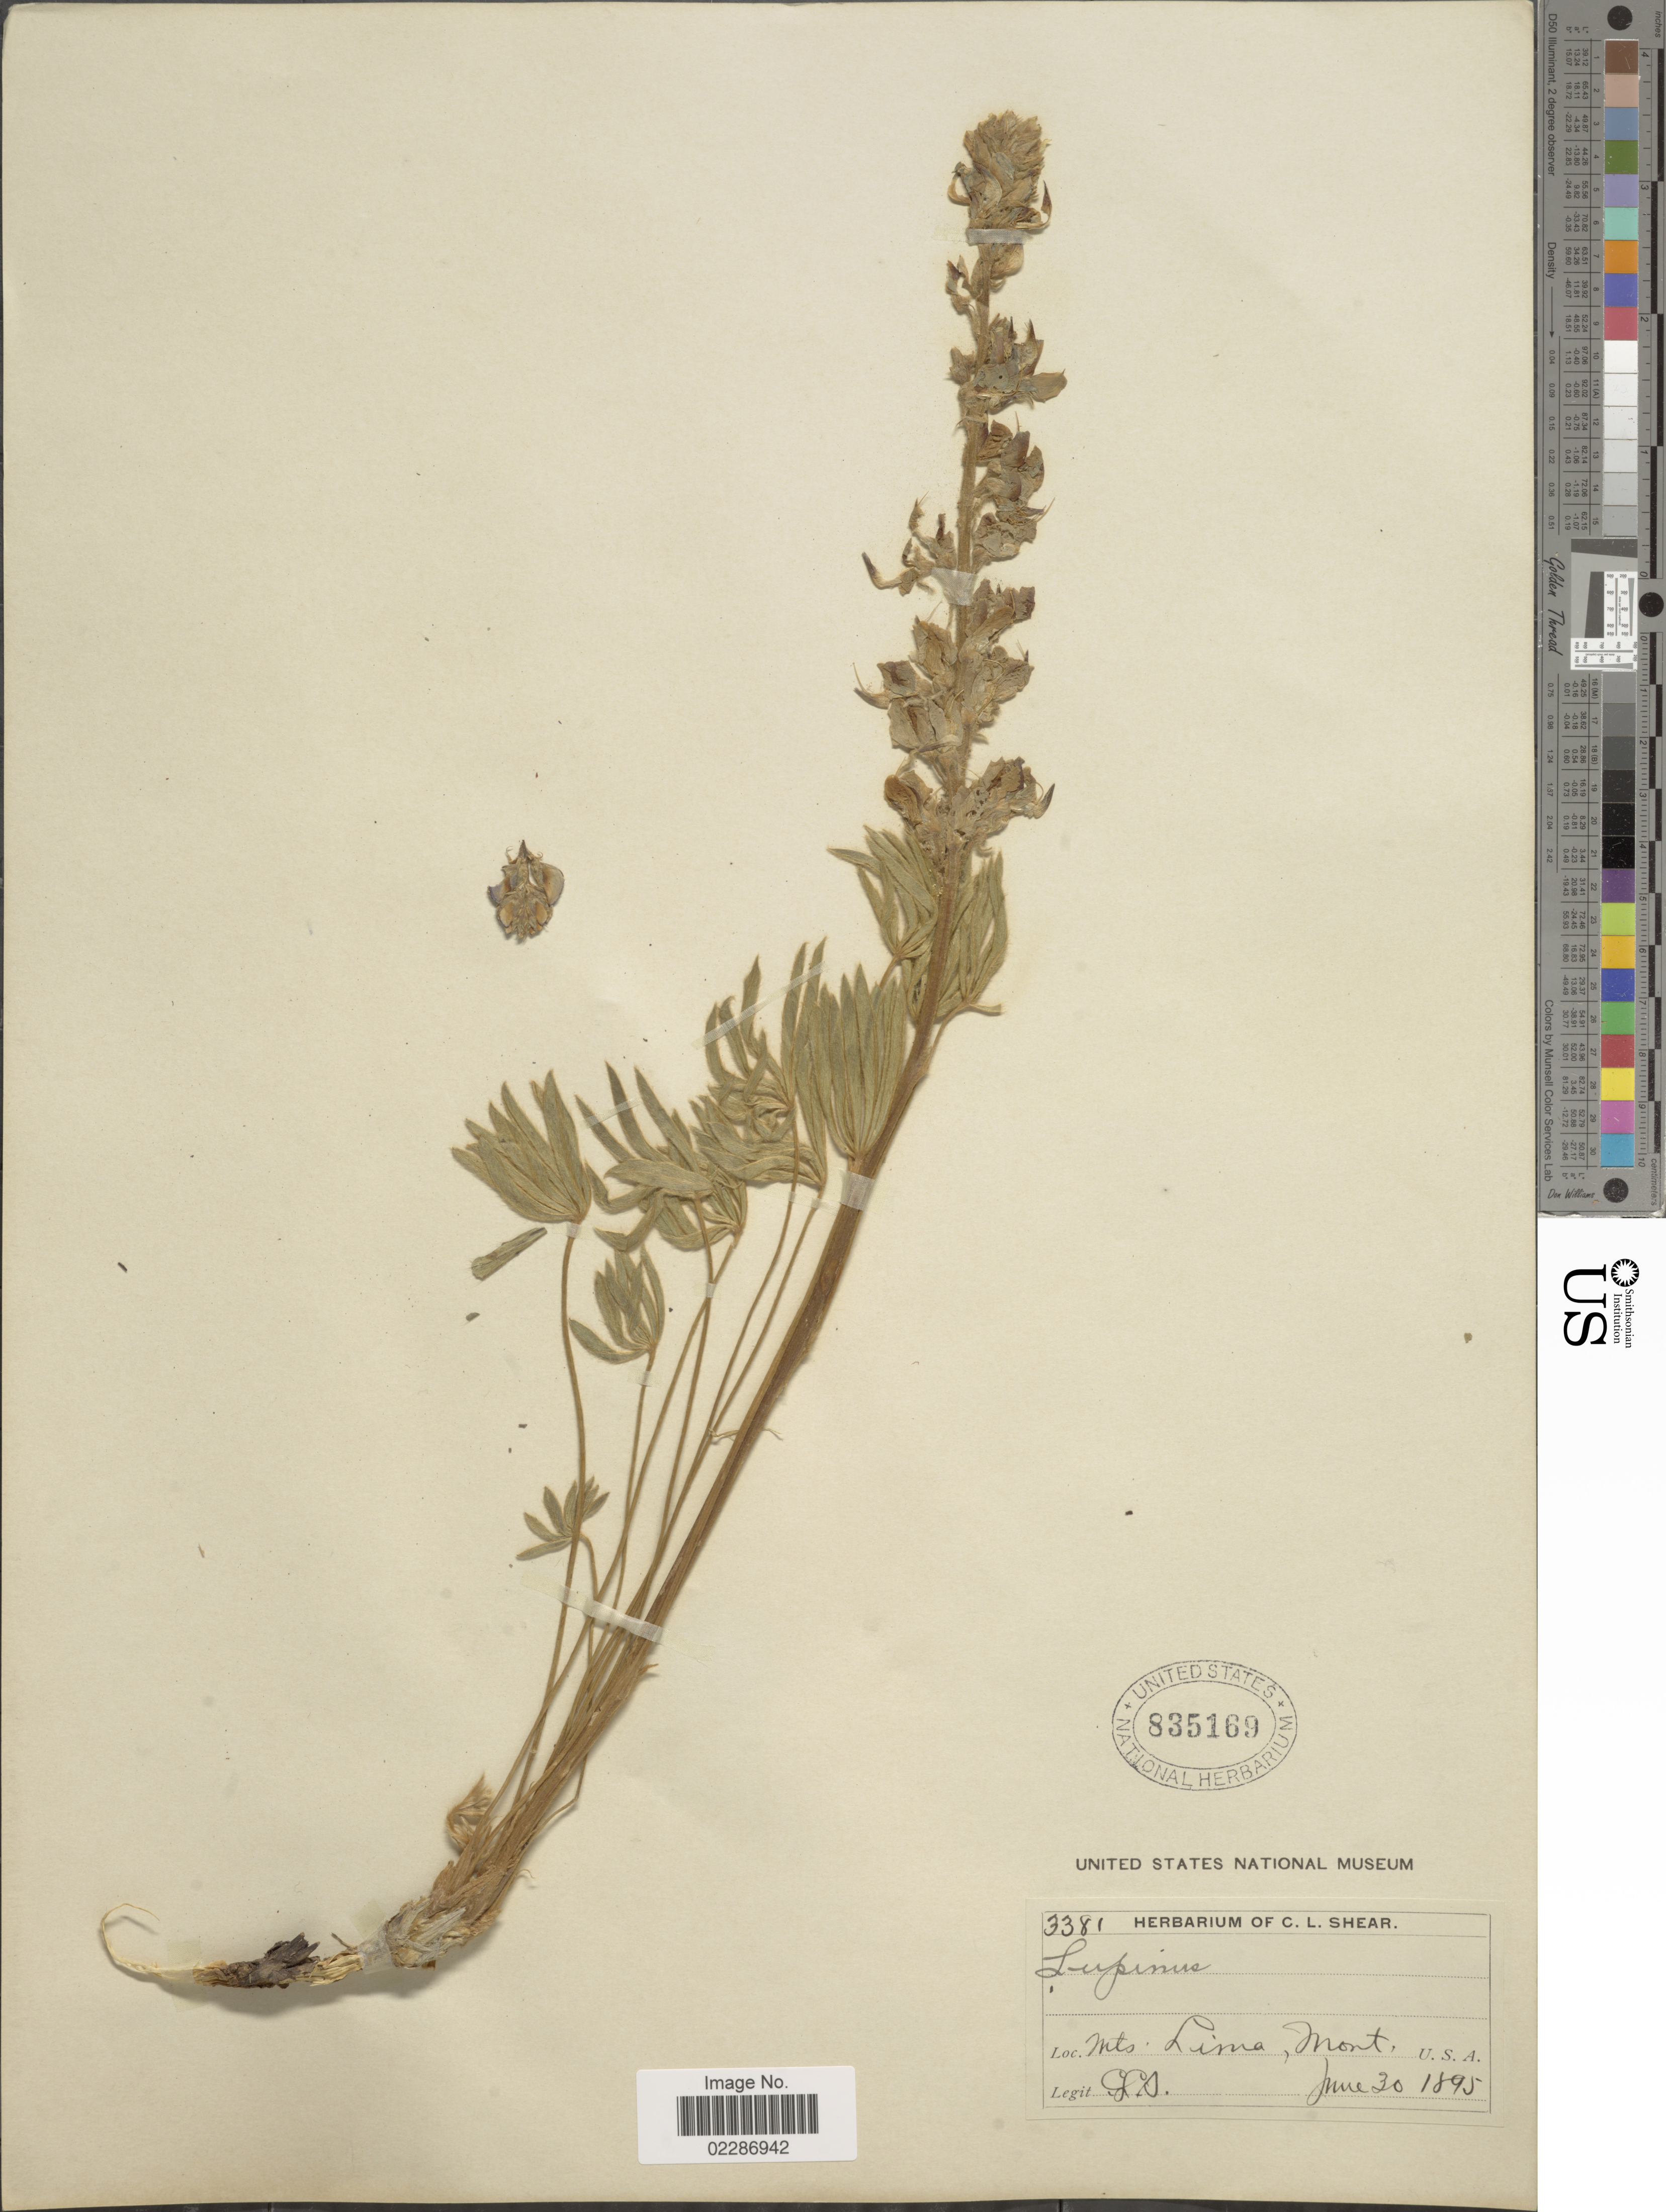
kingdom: Plantae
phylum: Tracheophyta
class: Magnoliopsida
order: Fabales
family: Fabaceae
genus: Lupinus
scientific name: Lupinus wyethii subsp. wyethii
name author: S. Watson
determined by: Cox, B. J.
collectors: C. L. Shear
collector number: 3381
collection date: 1895-06-30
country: United States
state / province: Montana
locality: Mts. Lima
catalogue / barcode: US 835169